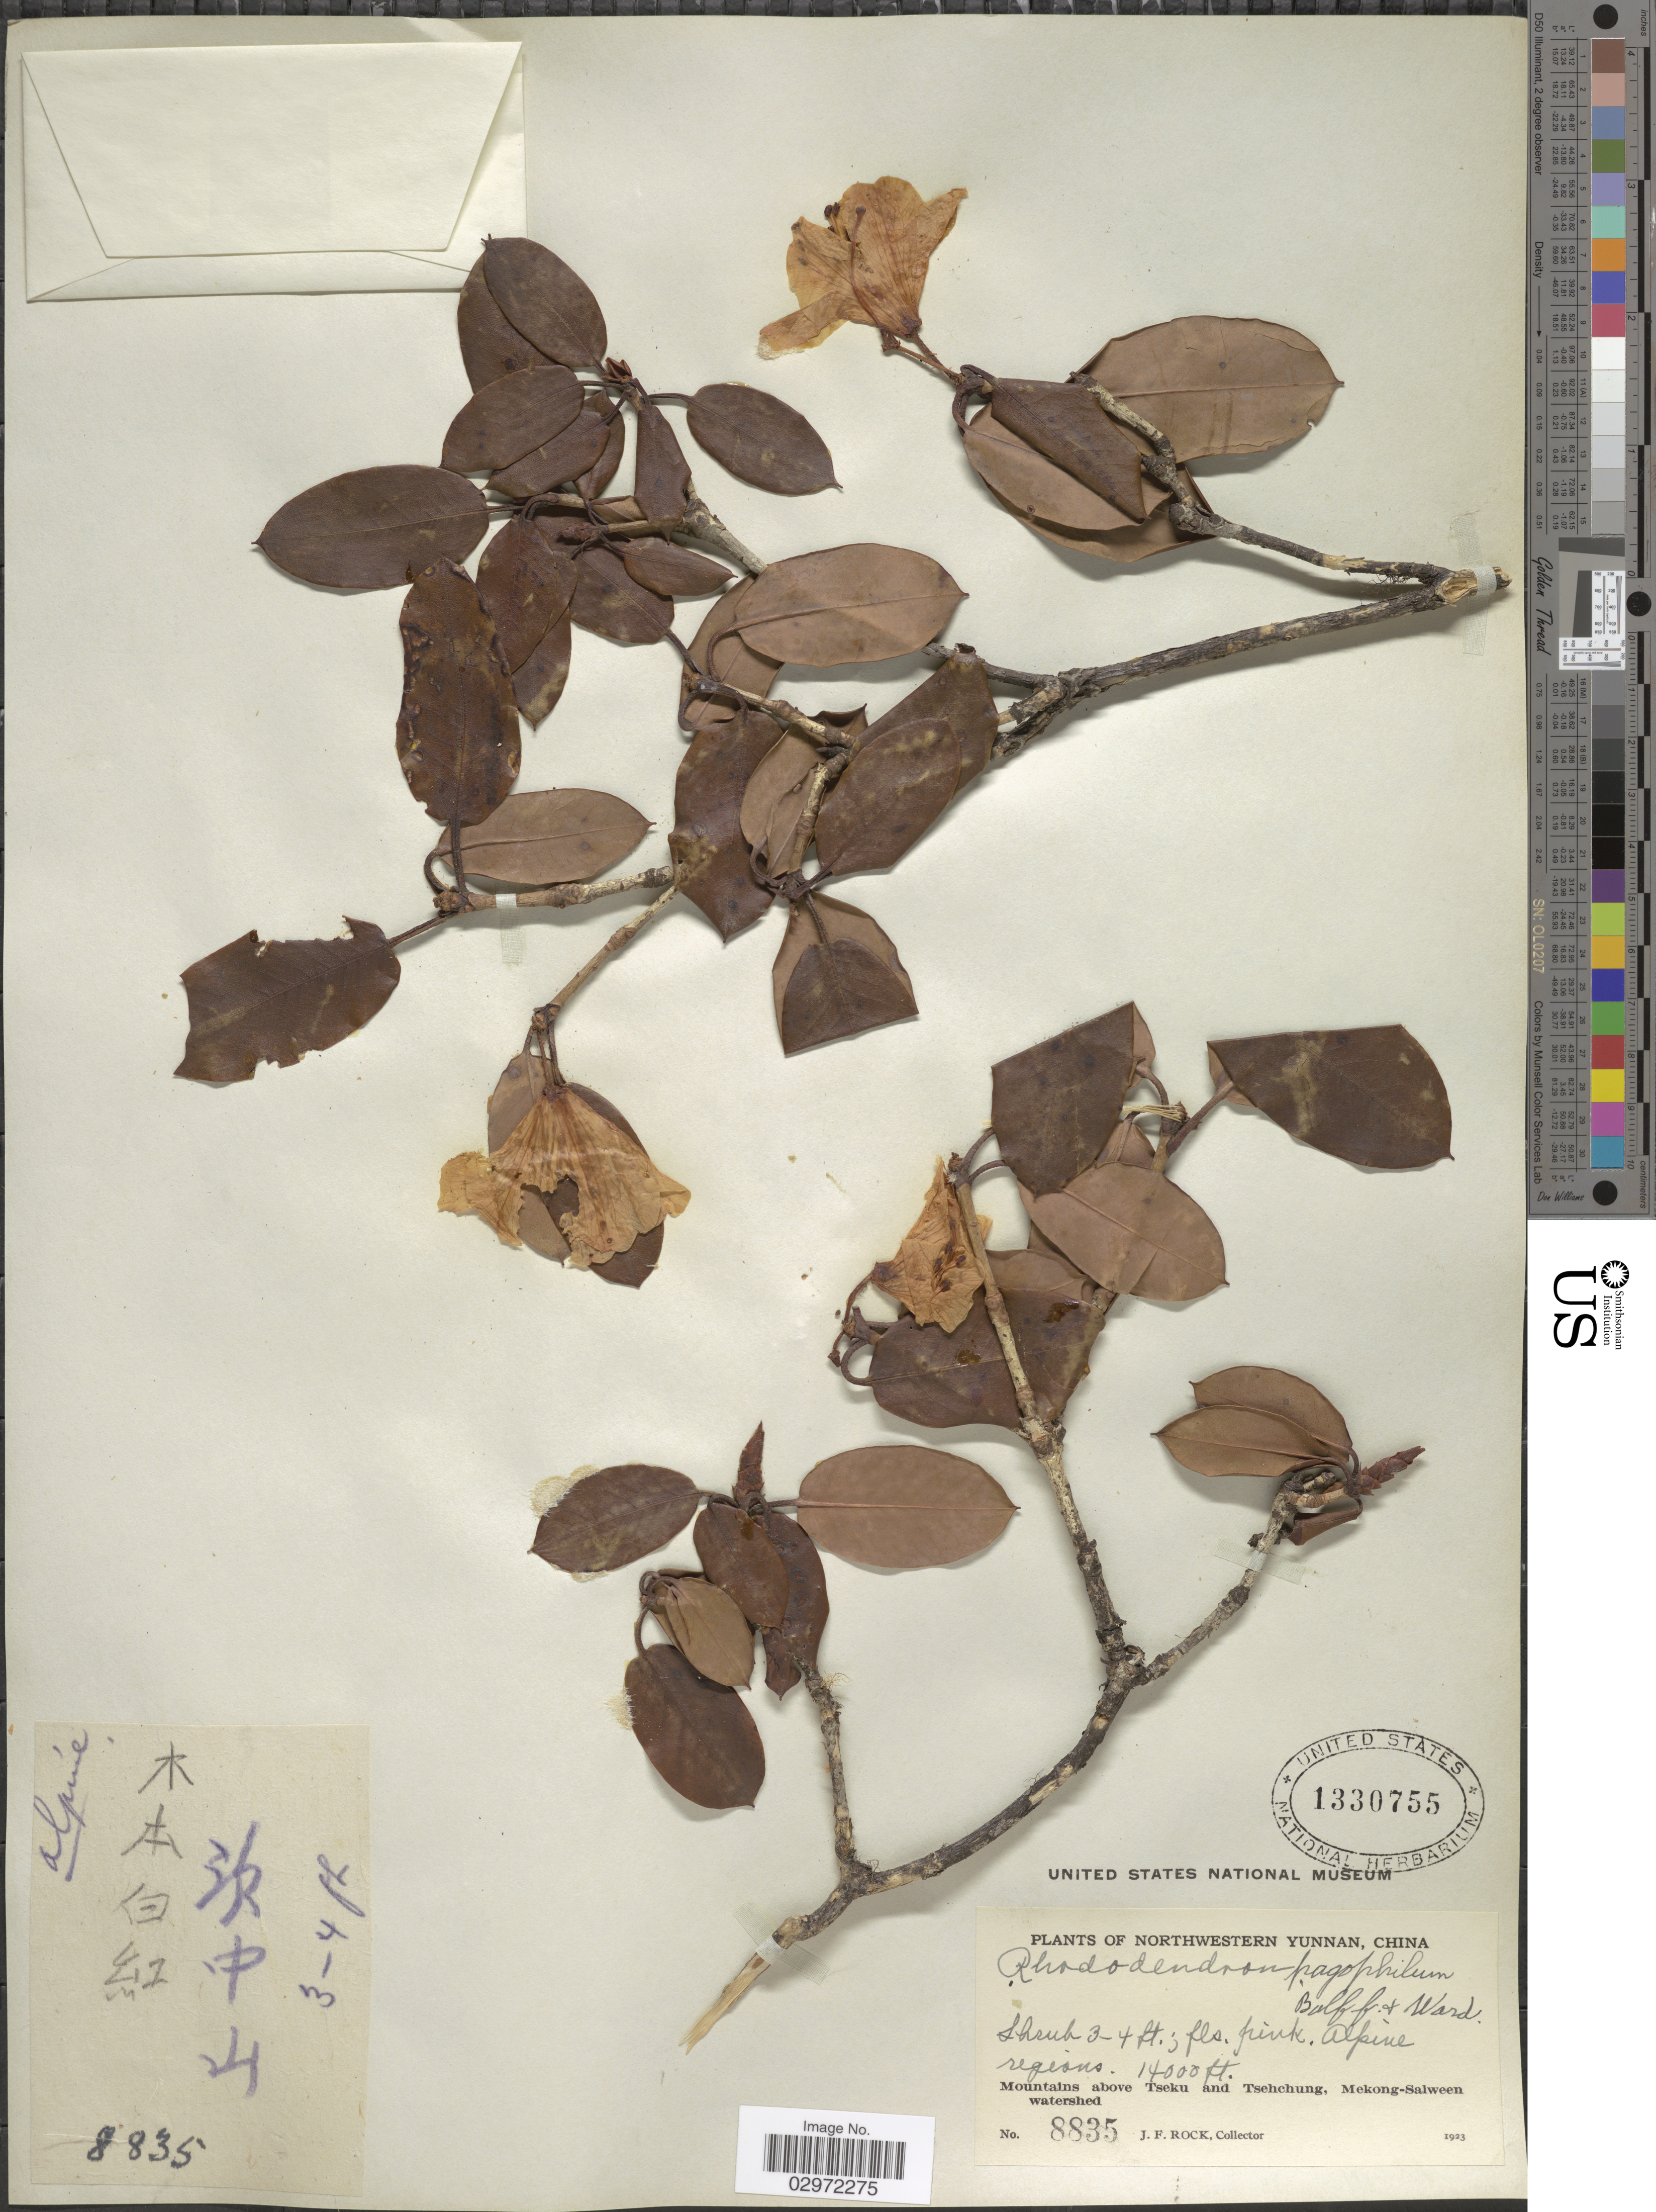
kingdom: Plantae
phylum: Tracheophyta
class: Magnoliopsida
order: Ericales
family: Ericaceae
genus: Rhododendron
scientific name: Rhododendron pagophilum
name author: Balf. f. & Kingdon-Ward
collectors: J. Rock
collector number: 8835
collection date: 1923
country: China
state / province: Yunnan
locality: Northwestern Yunnan, Mountains above Tseku and Tsehchung, Mekong-Salween watershed.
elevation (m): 4267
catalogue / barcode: US 1330755